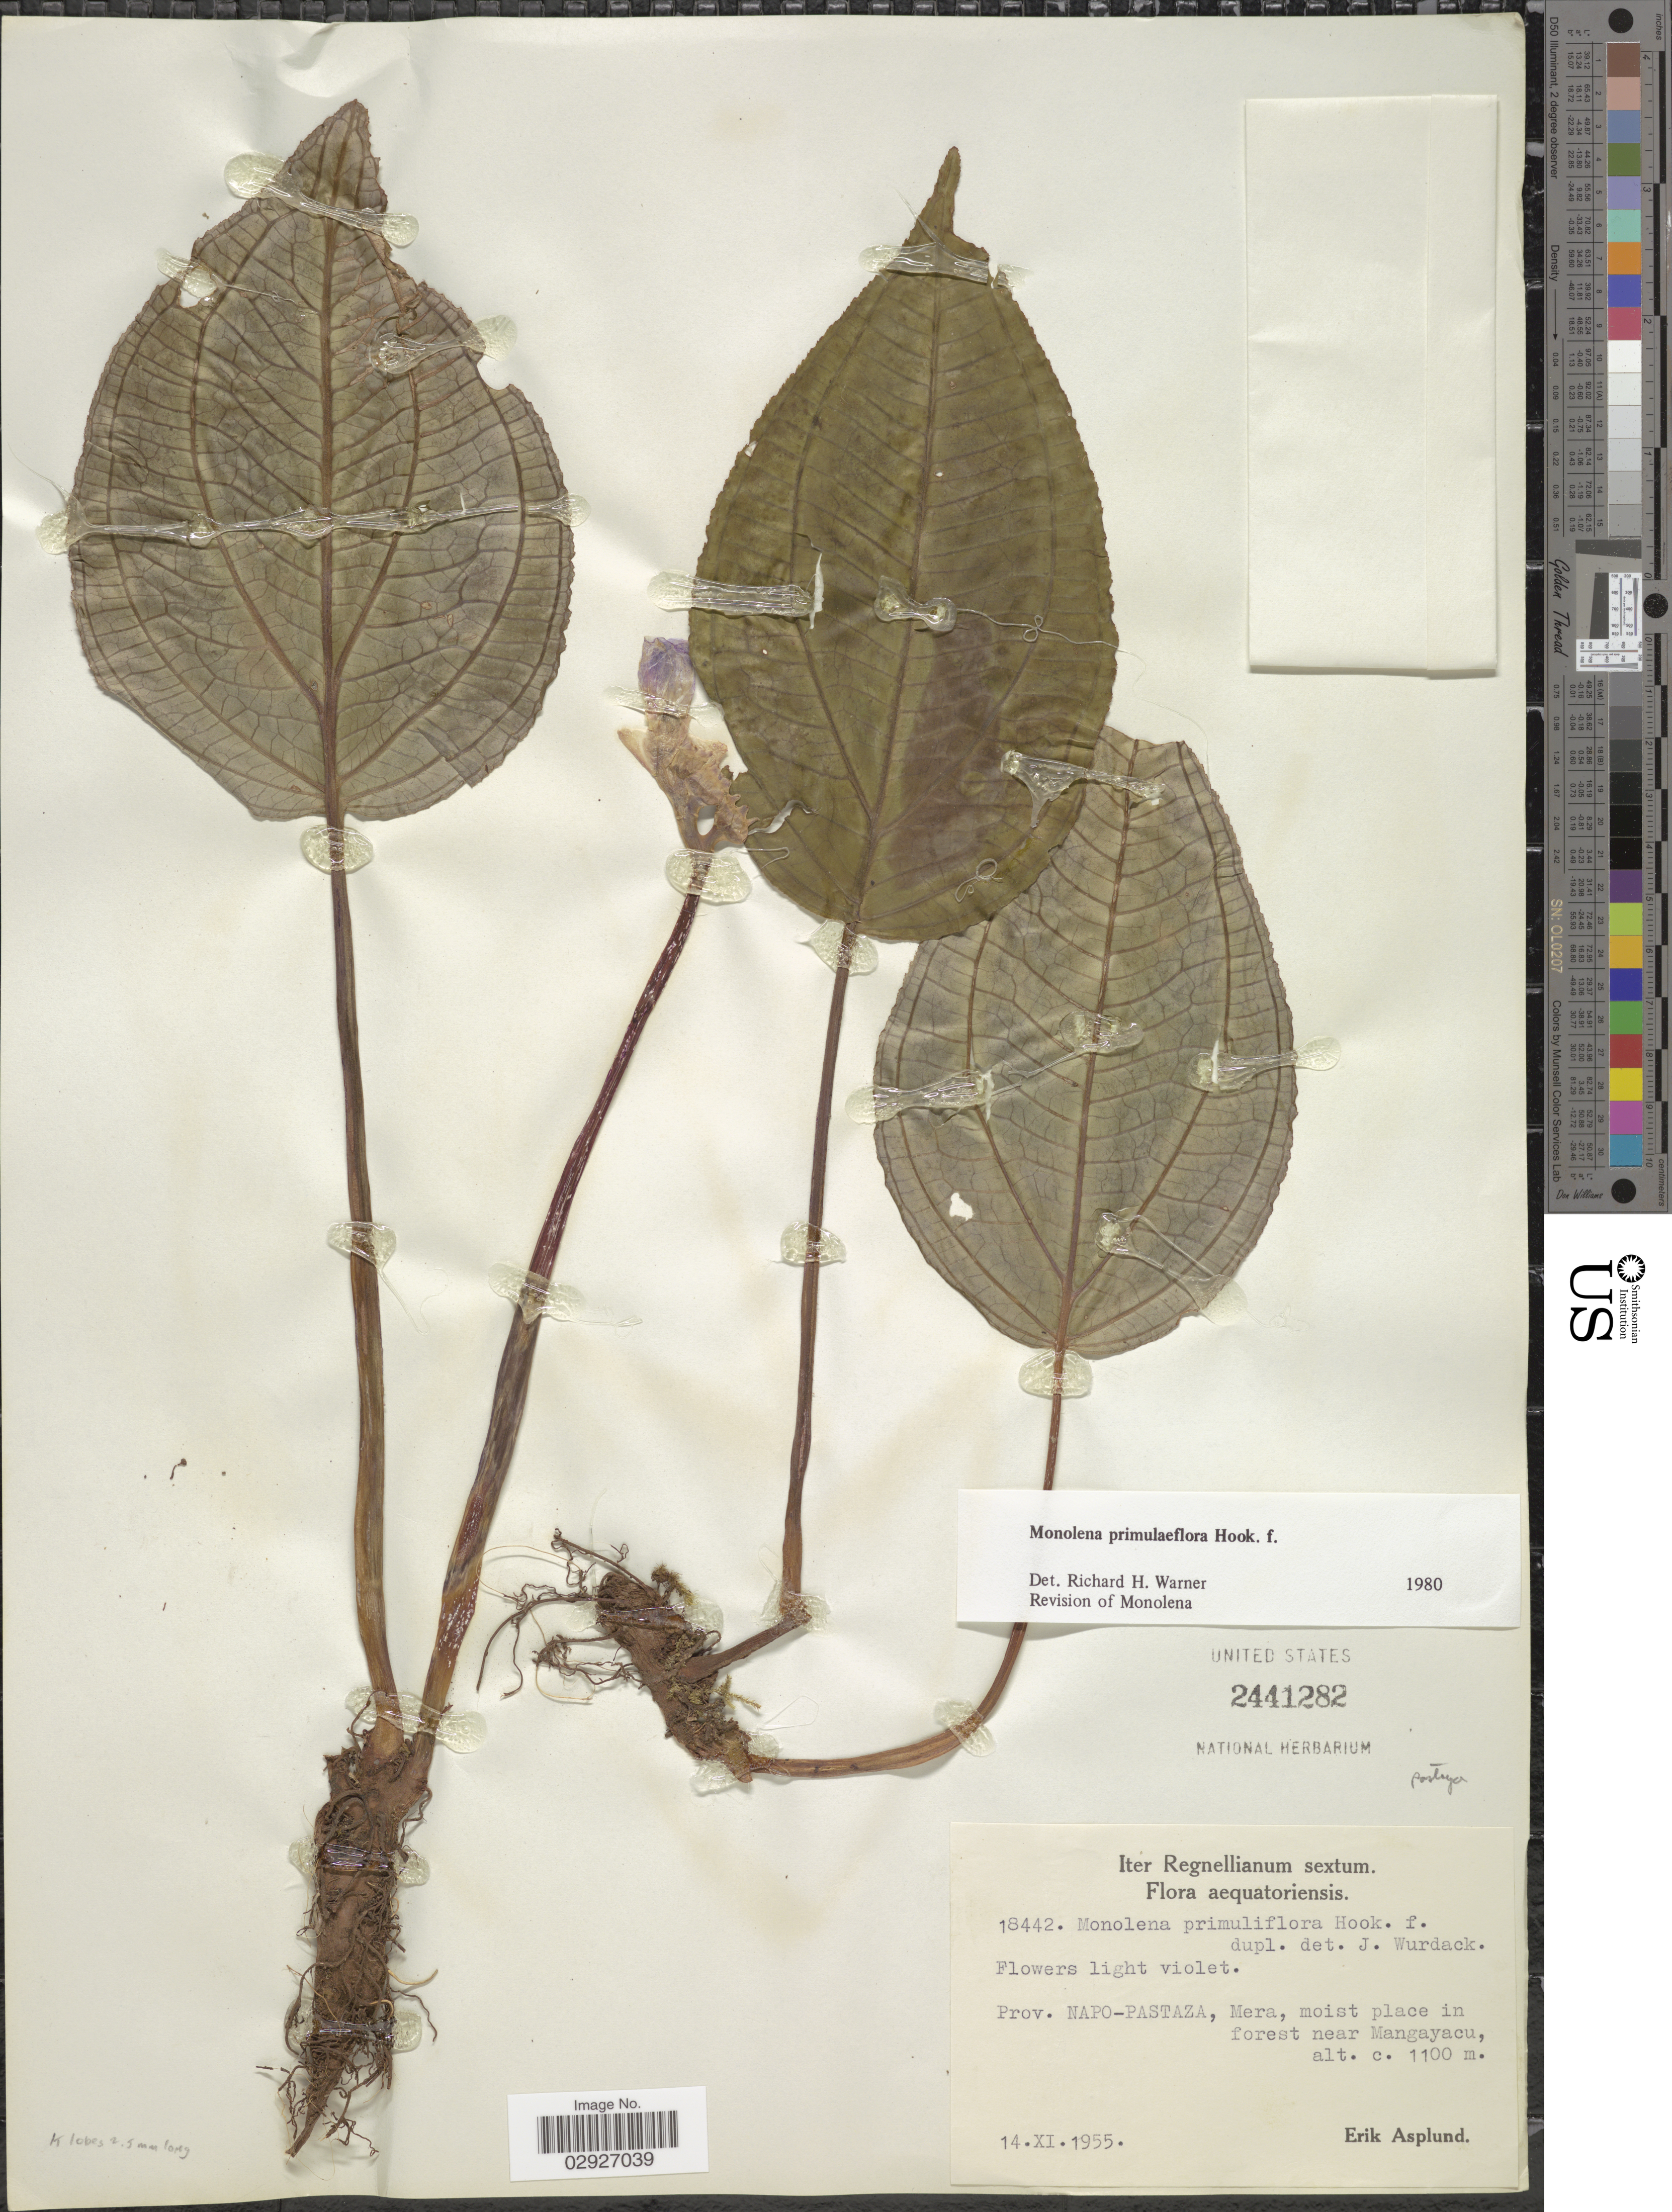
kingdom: Plantae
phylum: Tracheophyta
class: Magnoliopsida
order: Myrtales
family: Melastomataceae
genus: Monolena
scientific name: Monolena primuliflora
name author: Hook. f.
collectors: E. Asplund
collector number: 18442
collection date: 1955-11-14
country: Ecuador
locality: Prov. Napo-Pastaza, Mera, moist place in forest near Mangayacu.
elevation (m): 1100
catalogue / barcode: US 2441282